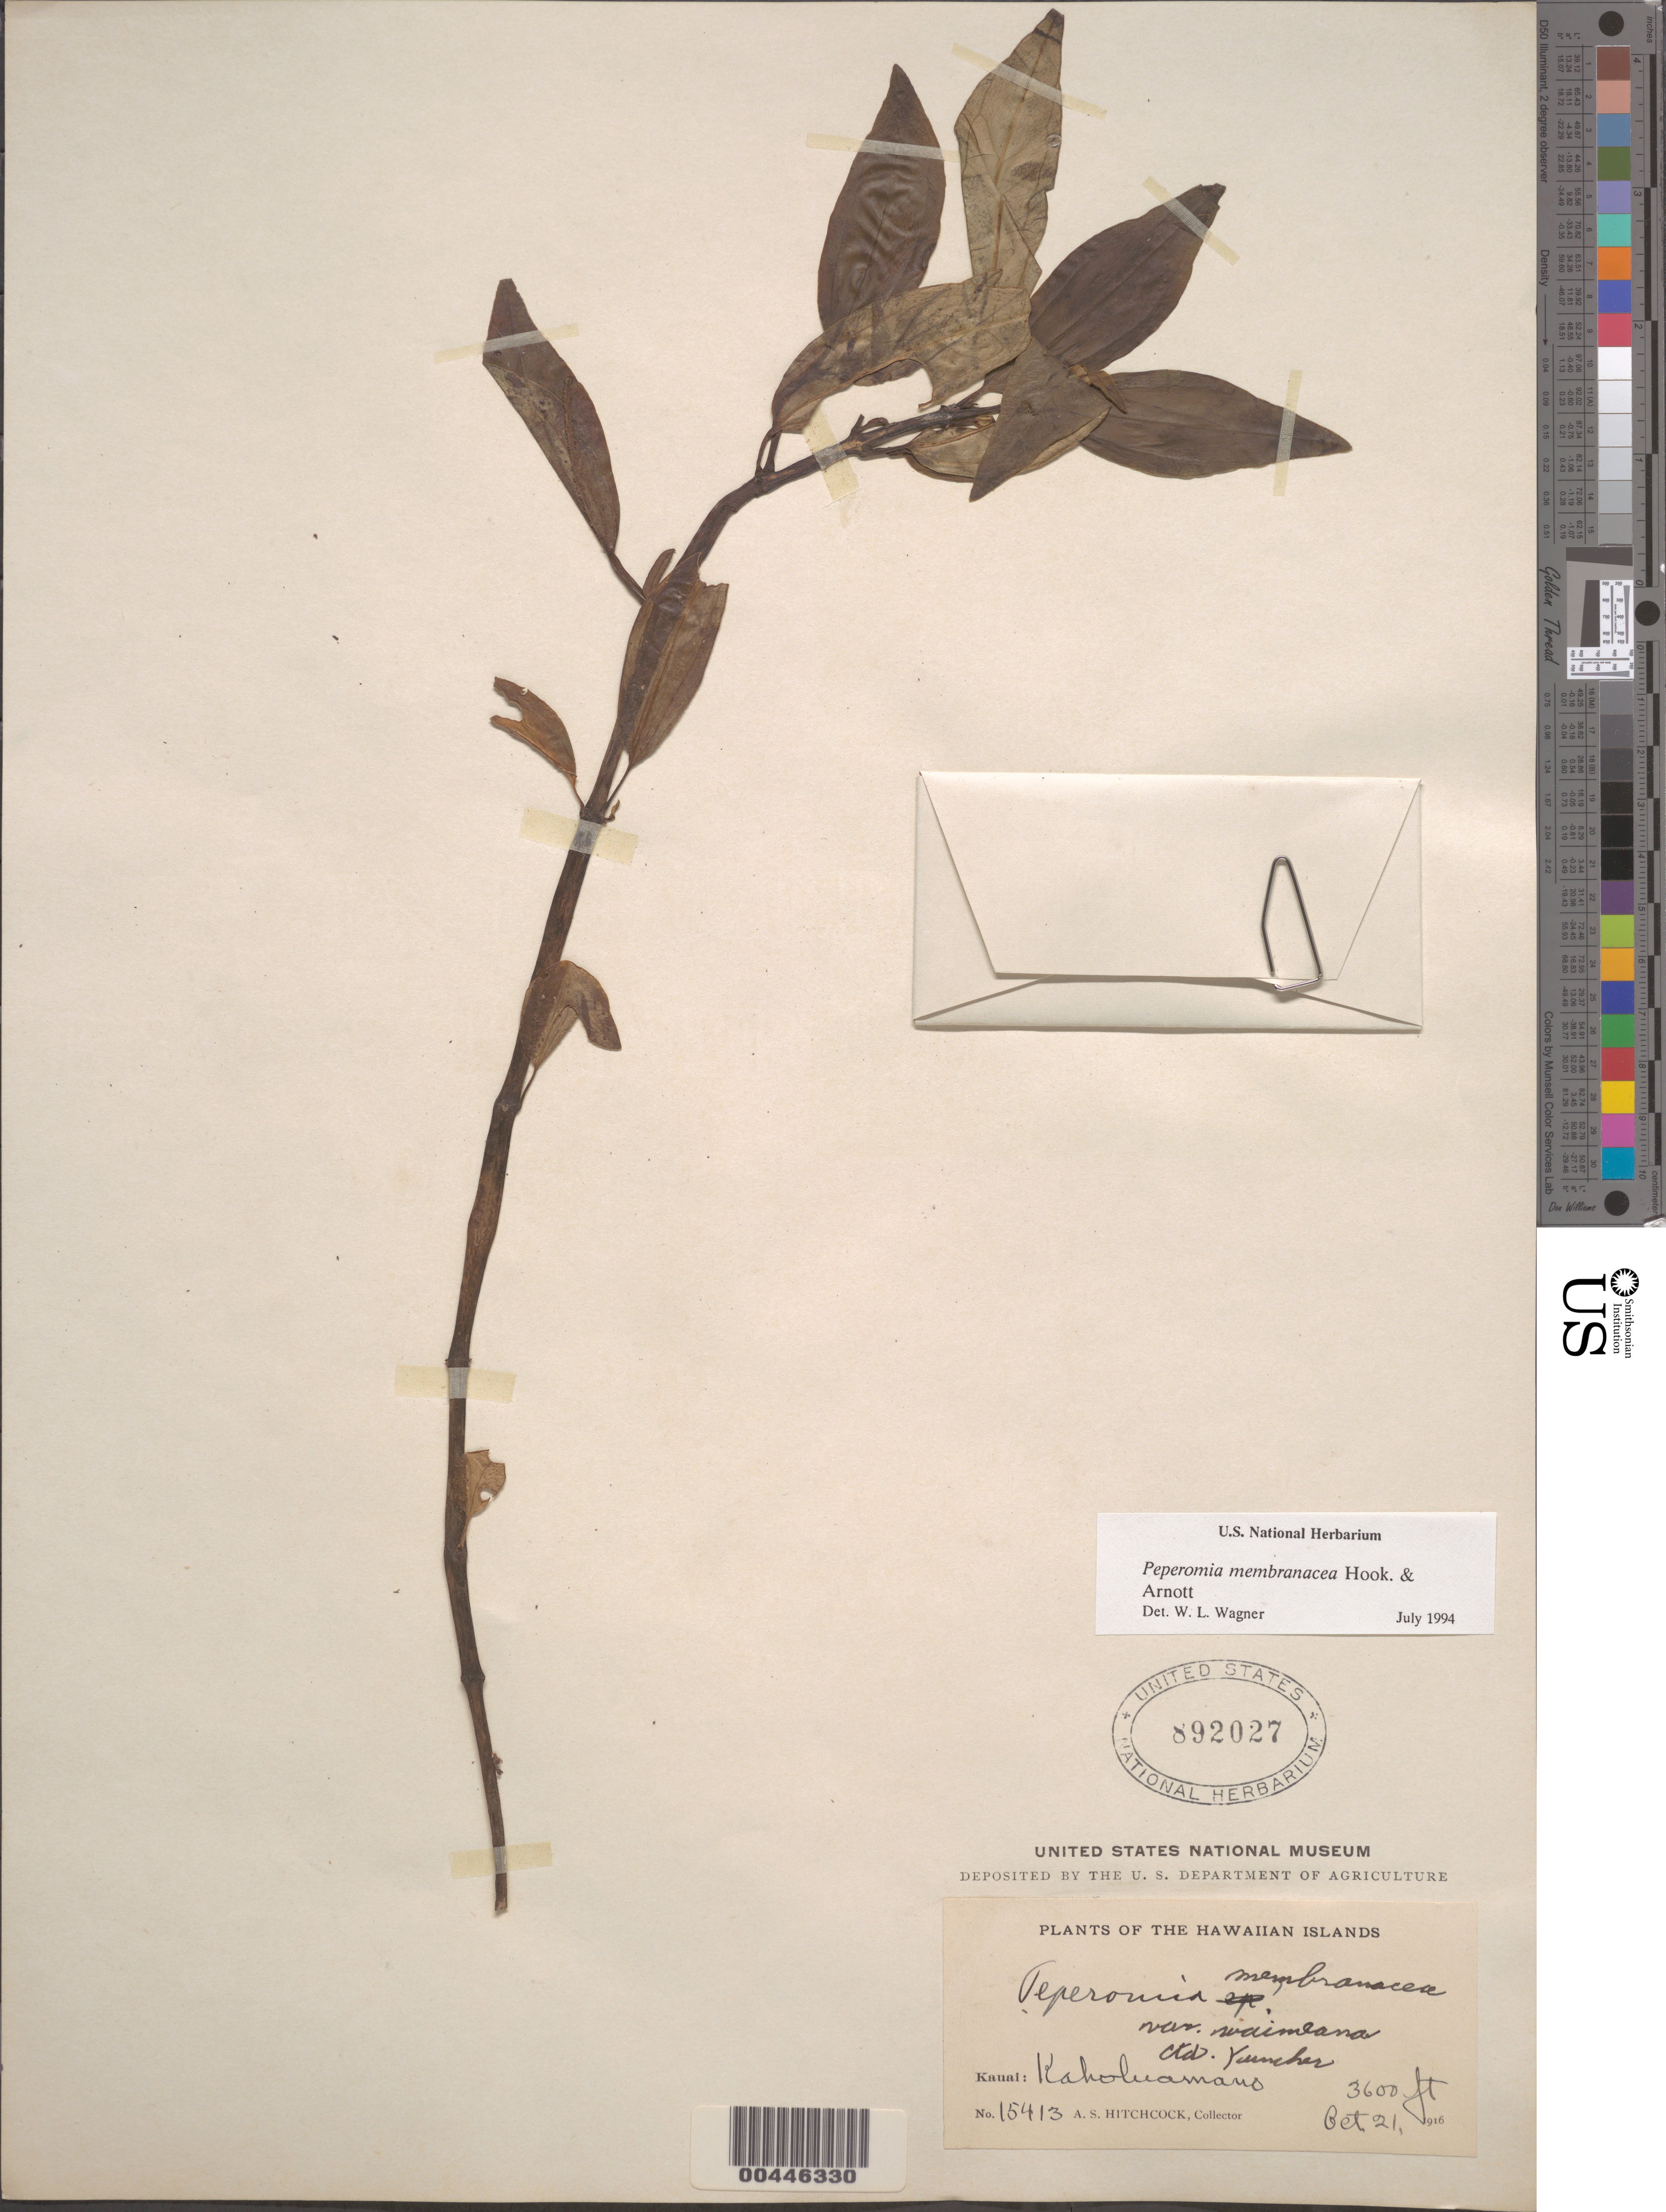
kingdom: Plantae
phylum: Tracheophyta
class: Magnoliopsida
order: Piperales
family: Piperaceae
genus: Peperomia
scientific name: Peperomia membranacea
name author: Hook. & Arn.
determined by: Wagner, W. L., (BOT), Smithsonian Institution - National Museum of Natural History (UNITED STATES)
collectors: A. S. Hitchcock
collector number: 15413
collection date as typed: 21 Oct 1916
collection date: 1916-10-21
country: United States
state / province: Hawaii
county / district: Kauai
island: Kaua'i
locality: Kaholuamano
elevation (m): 1097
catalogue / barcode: US 892027